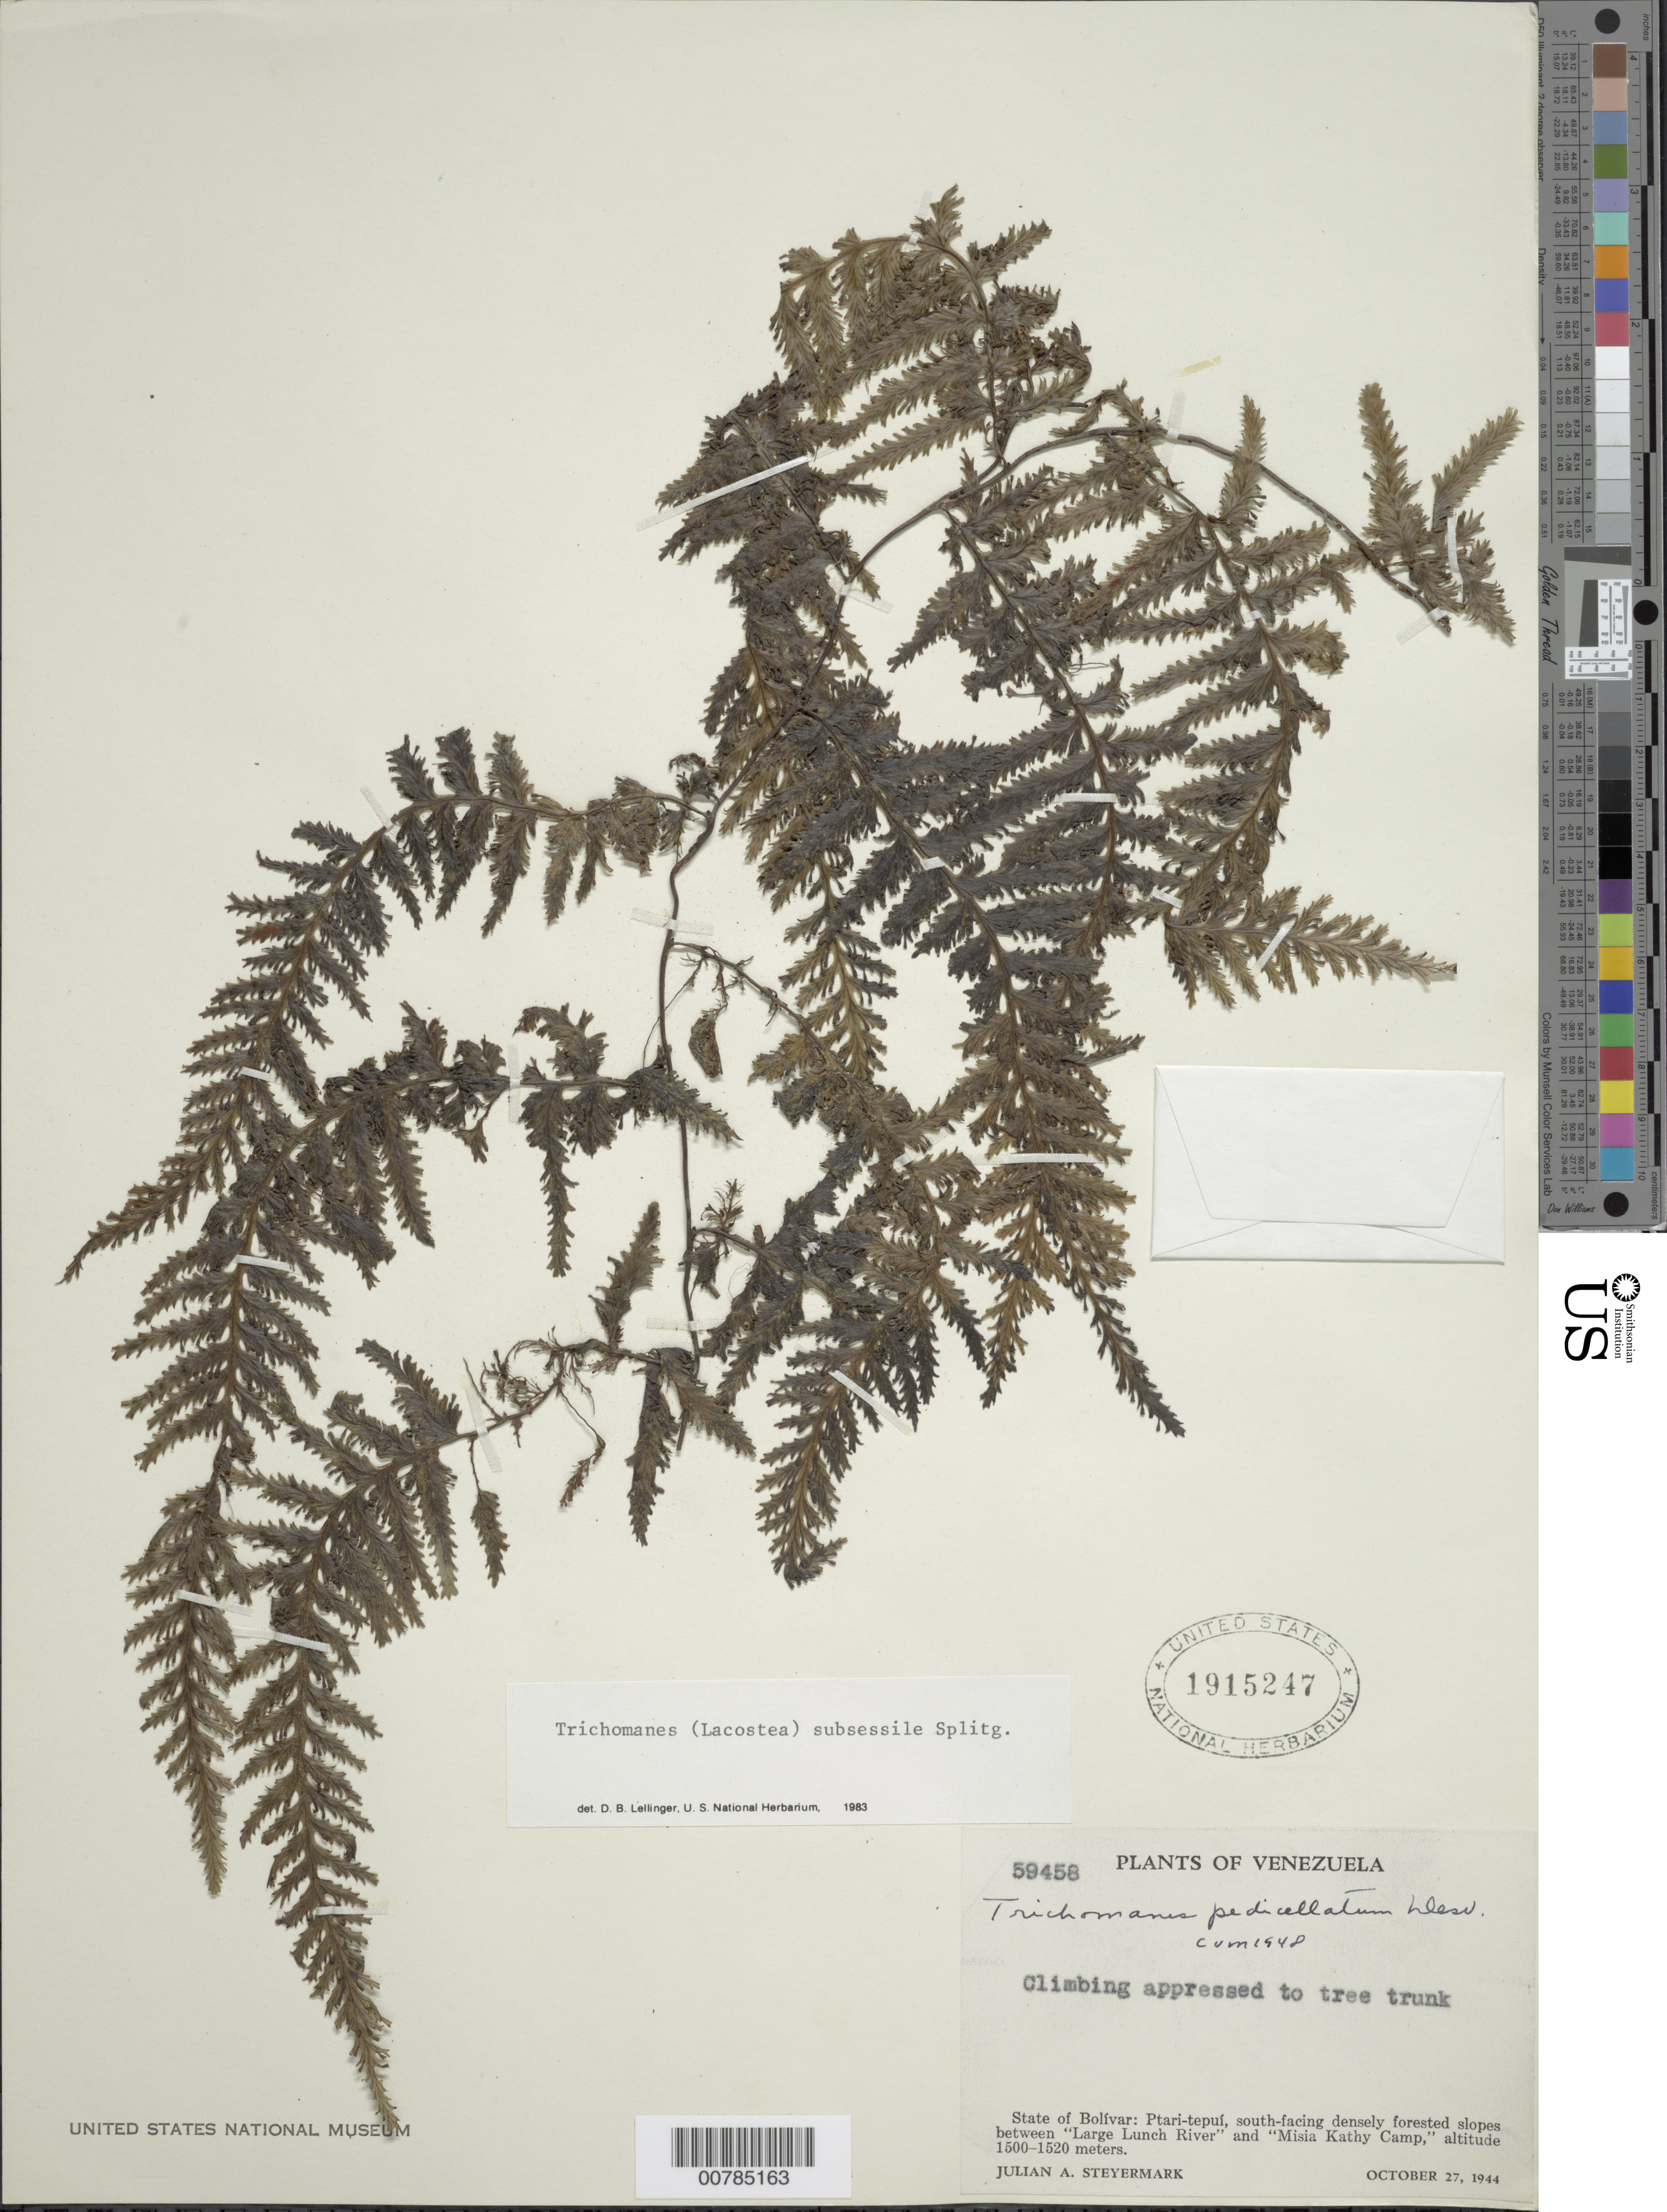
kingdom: Plantae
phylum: Tracheophyta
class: Polypodiopsida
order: Hymenophyllales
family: Hymenophyllaceae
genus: Trichomanes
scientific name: Trichomanes pedicellatum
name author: Desv.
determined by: Morton, C. V.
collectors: J. Steyermark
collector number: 59458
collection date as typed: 27-Oct-44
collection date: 1944-10-27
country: Venezuela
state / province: Bolívar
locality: Ptari-tepuí, between "Large Lunch River" and "Misia Kathy Camp"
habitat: Densely forested slopes, S facing; climbing appressed to tree trunk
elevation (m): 1500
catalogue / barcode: US 1915247